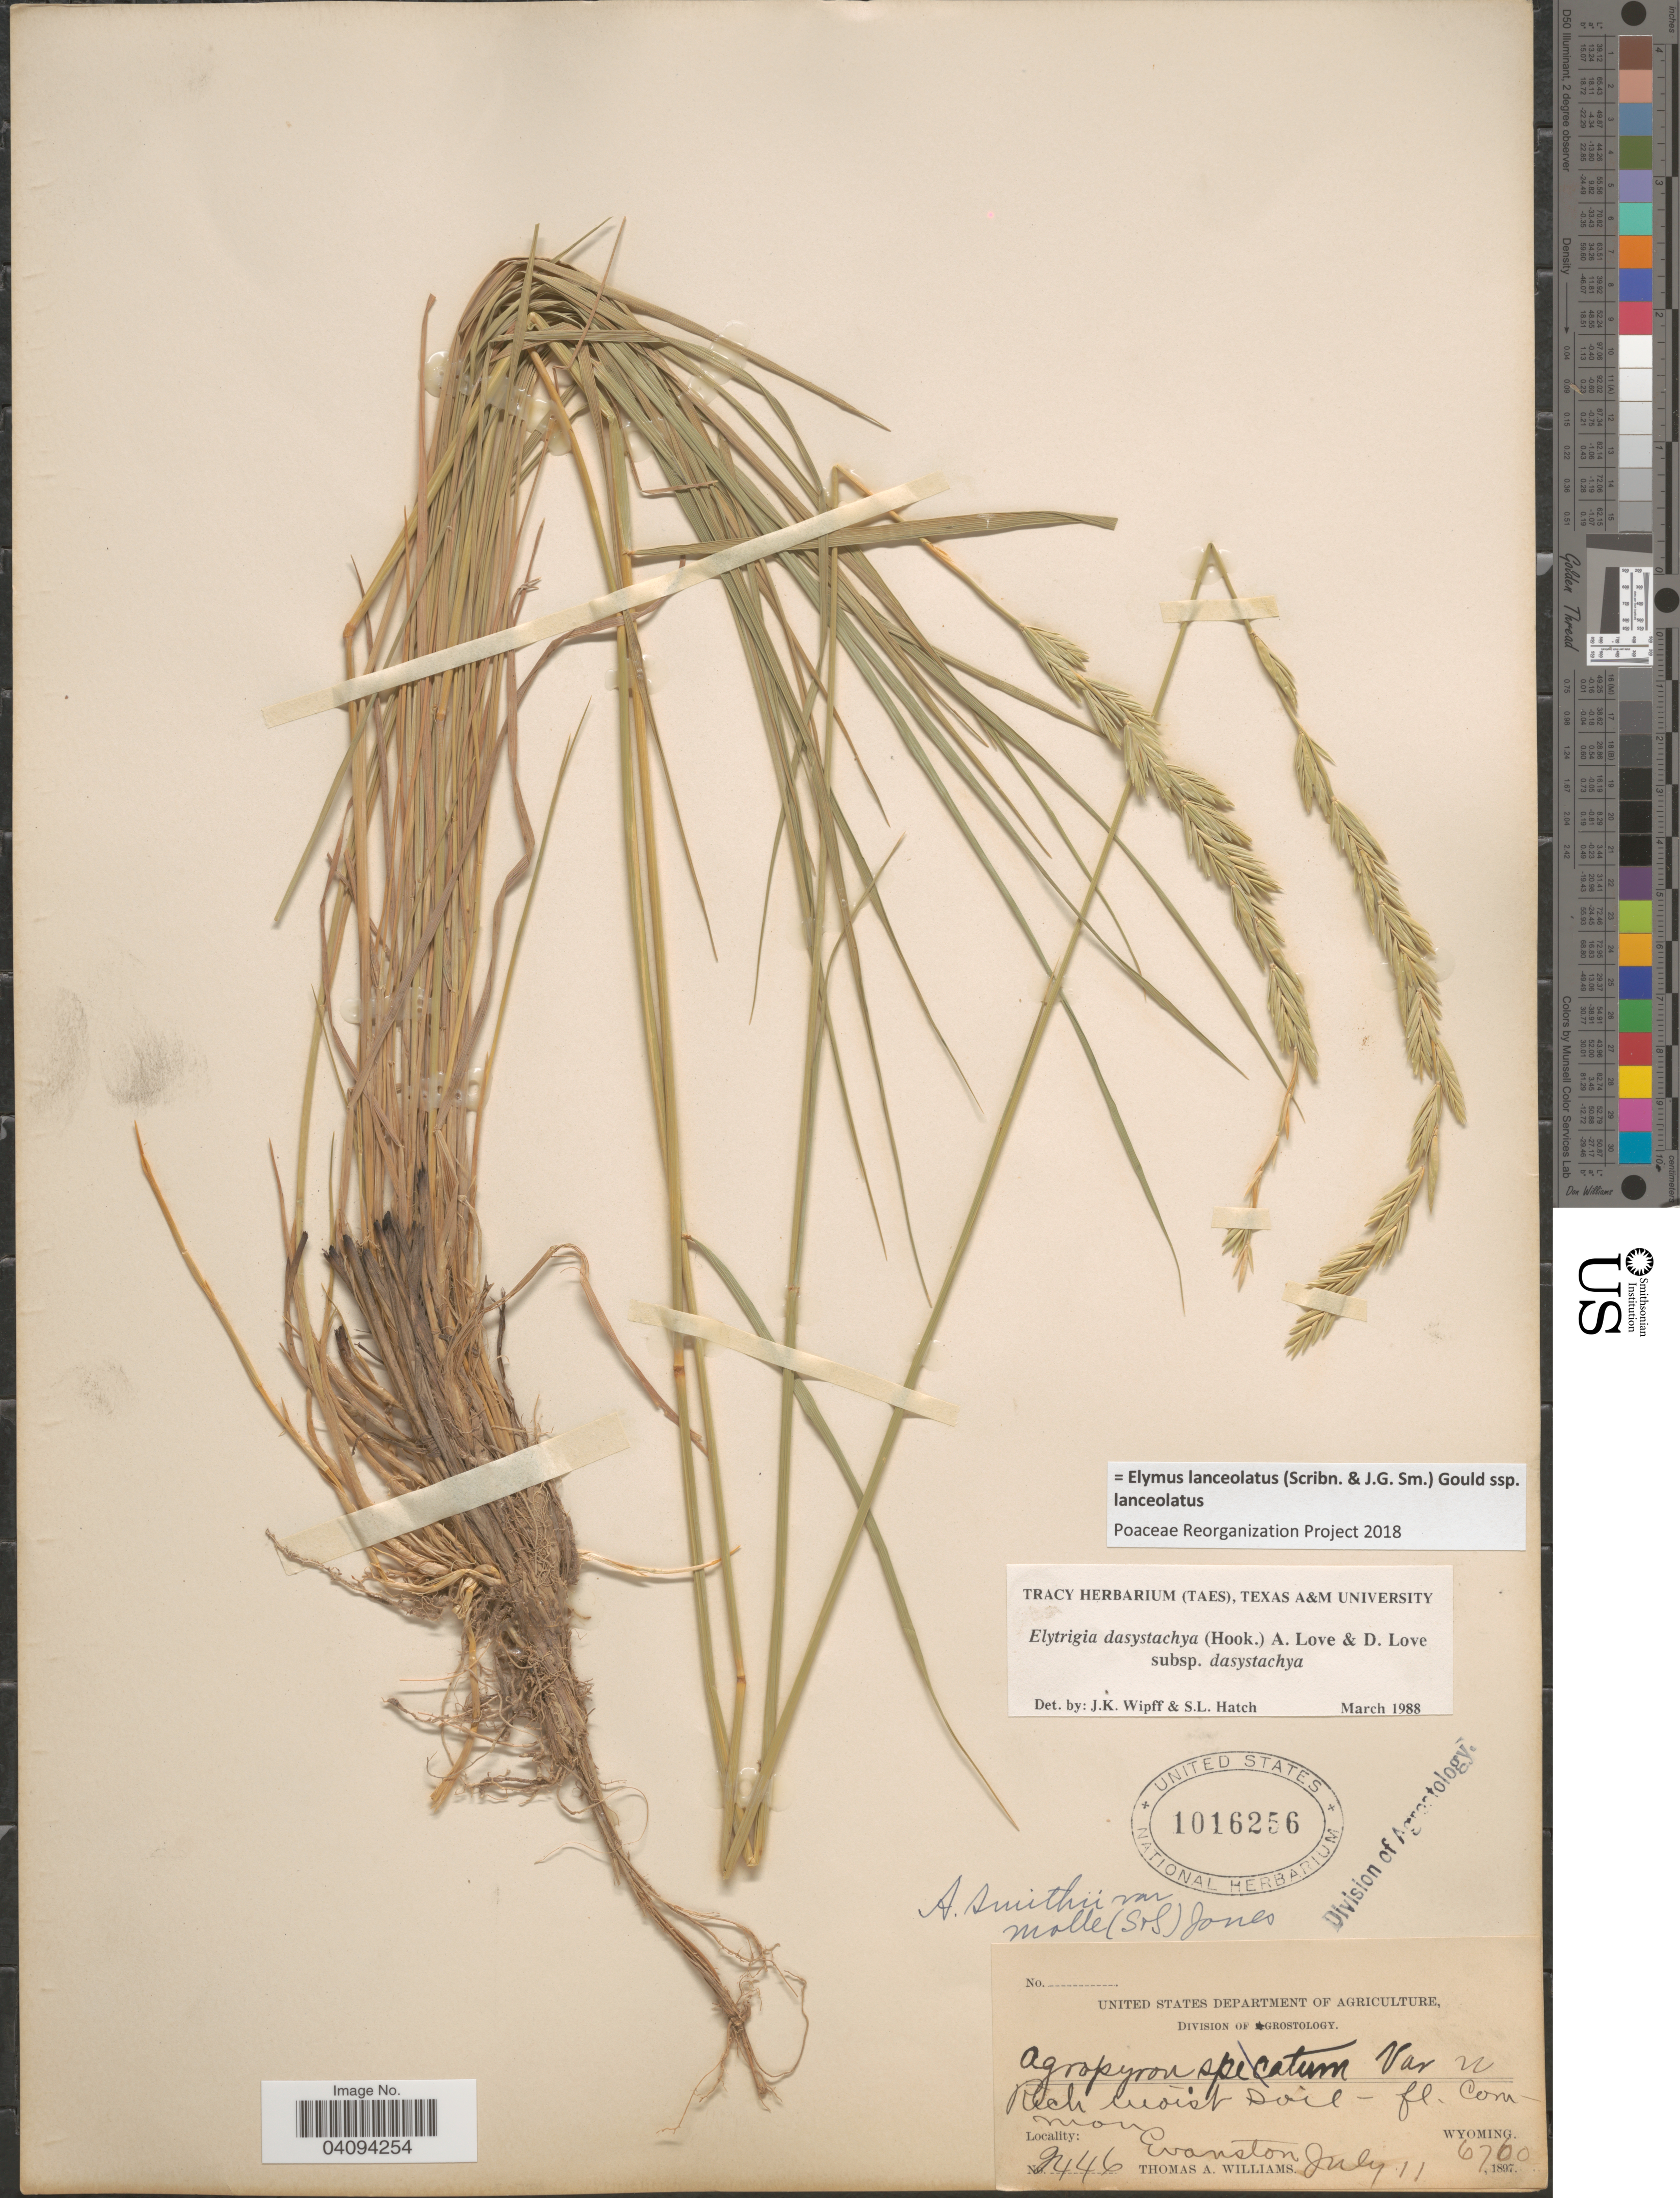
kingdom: Plantae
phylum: Tracheophyta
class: Liliopsida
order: Poales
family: Poaceae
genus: Elymus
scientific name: Elymus lanceolatus subsp. lanceolatus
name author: (Scribn. & J.G. Sm.) Gould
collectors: T. A. Williams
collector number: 2446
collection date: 1897-07-11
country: United States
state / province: Wyoming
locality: Rich moist soil. Evanston.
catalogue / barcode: US 1016256